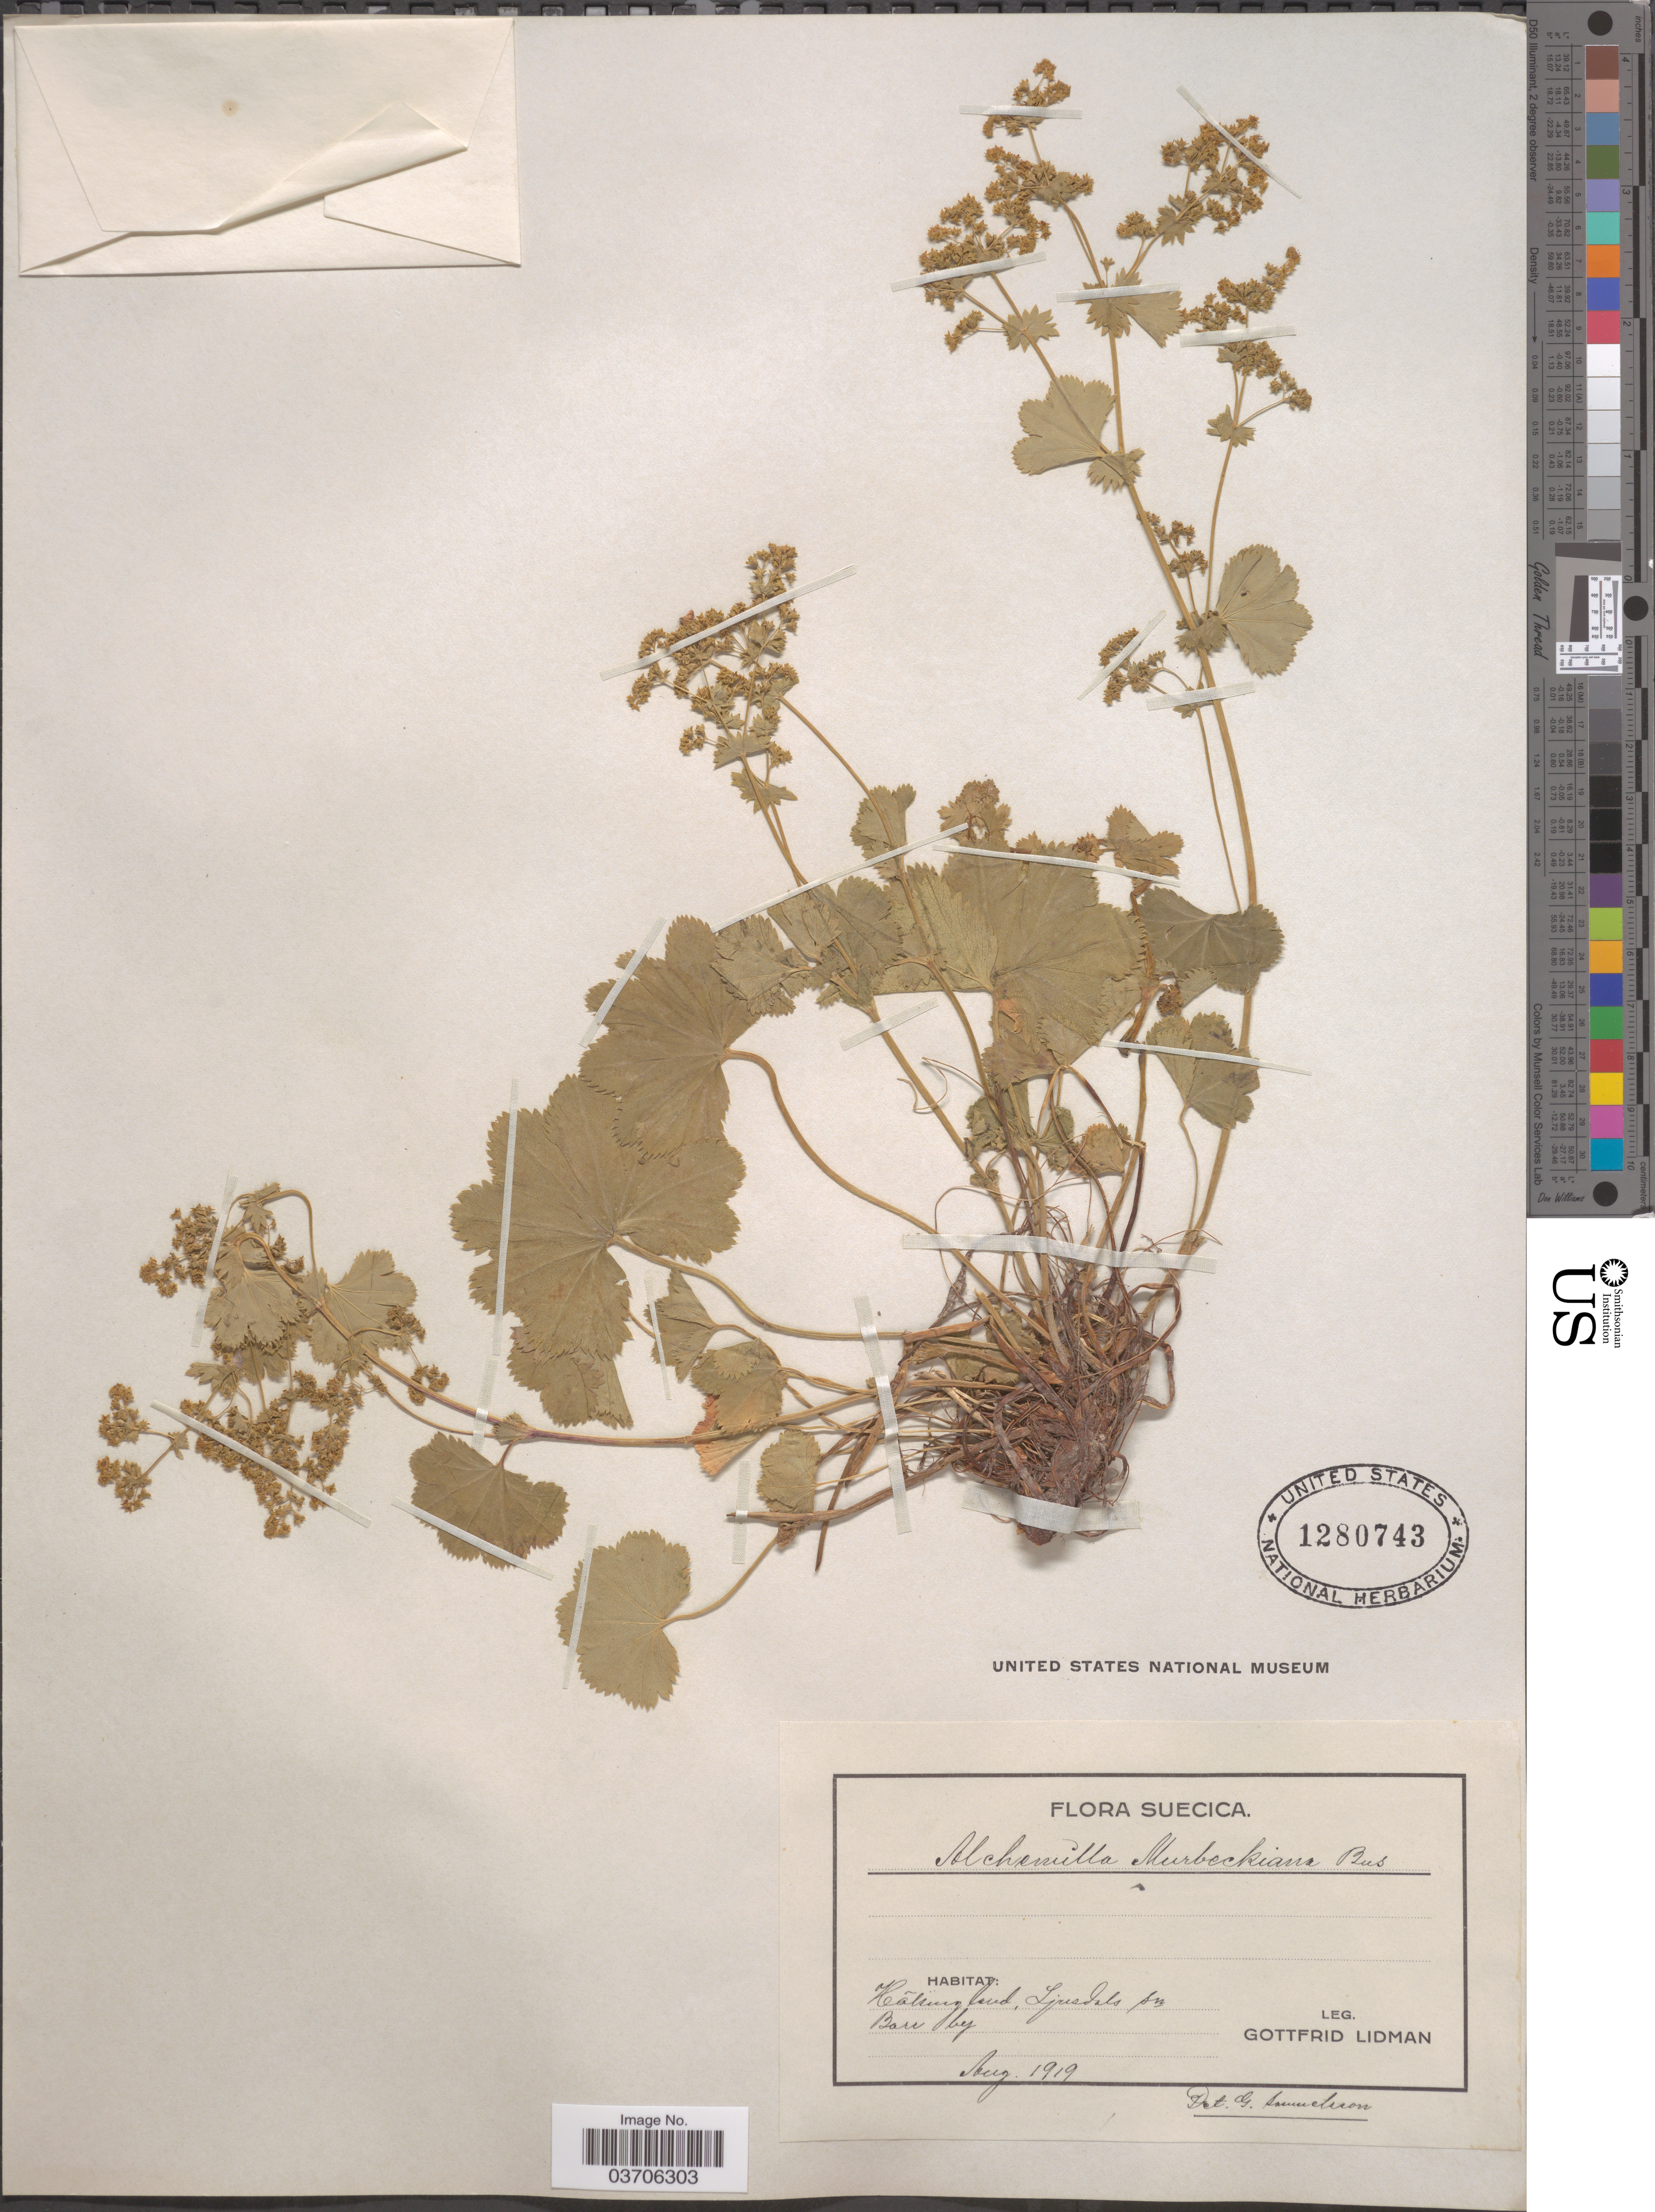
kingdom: Plantae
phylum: Tracheophyta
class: Magnoliopsida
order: Rosales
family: Rosaceae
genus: Alchemilla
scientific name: Alchemilla murbeckiana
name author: Buser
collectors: G. Lidman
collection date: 1919-08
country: Sweden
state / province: Gavleborg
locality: Suecica. Hãlsïngland, Ljusdals sn Barr by.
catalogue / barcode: US 1280743